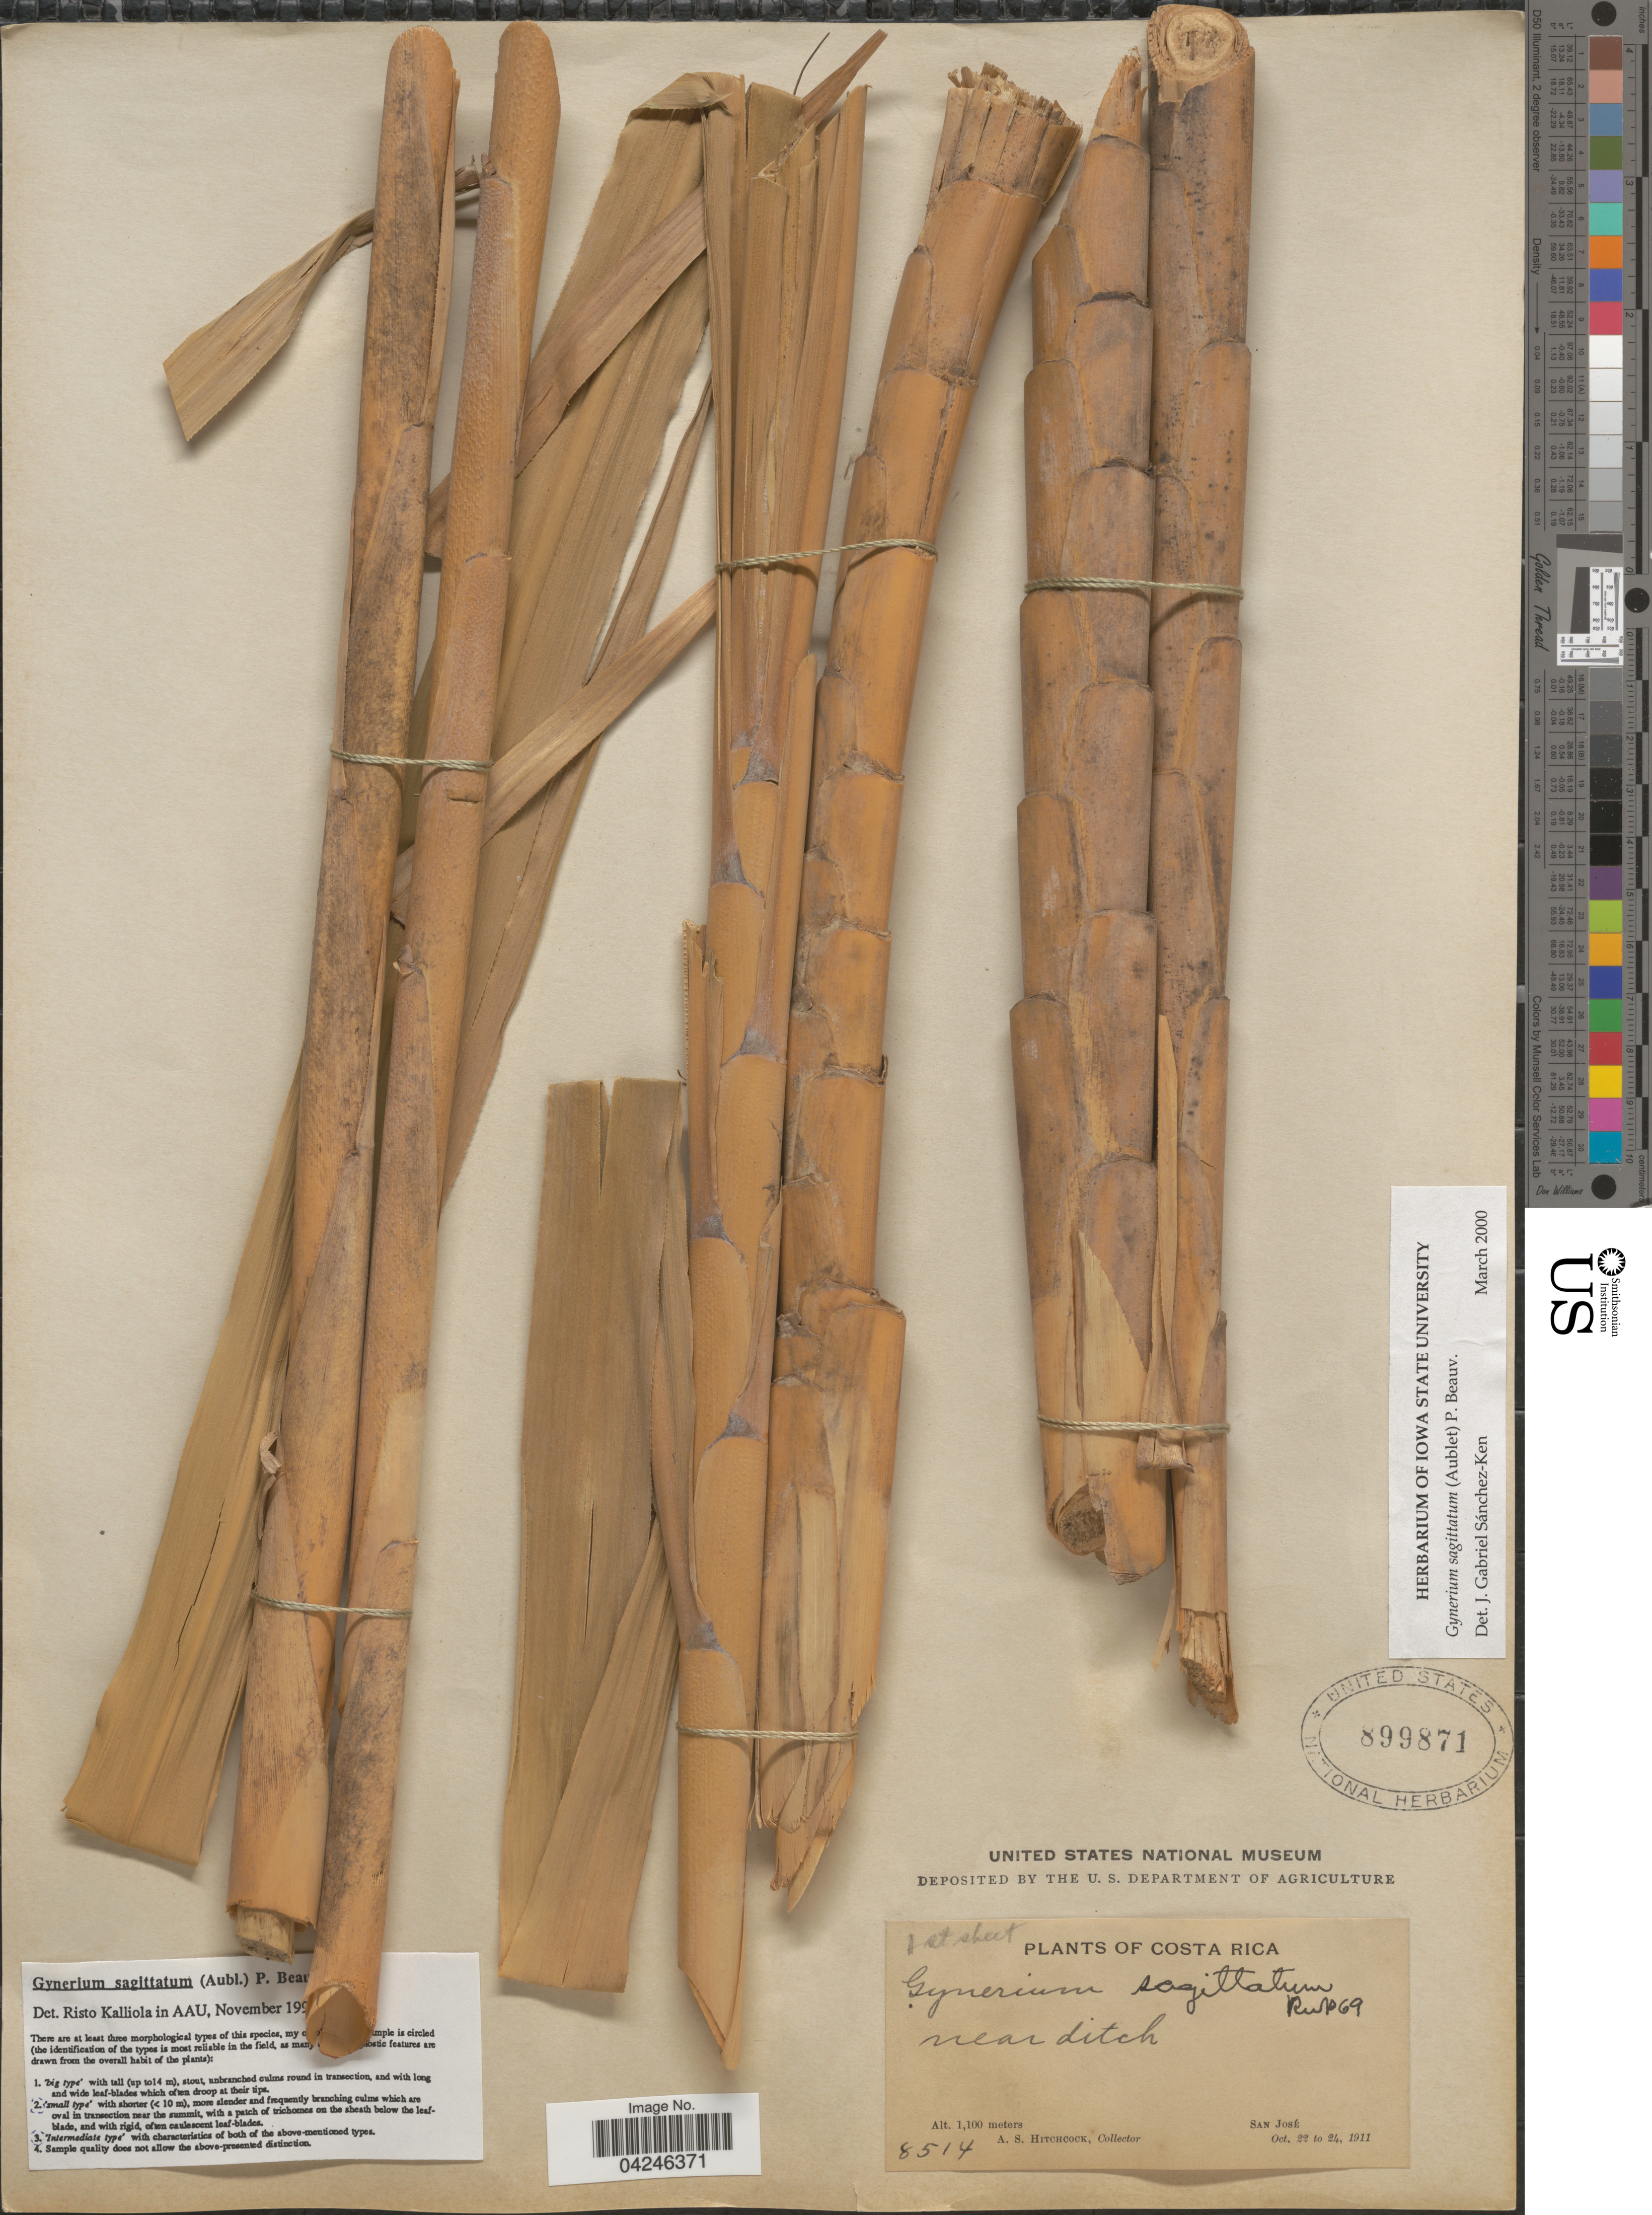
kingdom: Plantae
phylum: Tracheophyta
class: Liliopsida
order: Poales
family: Poaceae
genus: Gynerium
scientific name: Gynerium sagittatum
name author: (Aubl.) P. Beauv.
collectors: A. S. Hitchcock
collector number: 8514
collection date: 1911-10-22/1911-10-24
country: Costa Rica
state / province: San José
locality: Near ditch.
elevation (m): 1100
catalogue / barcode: US 899871